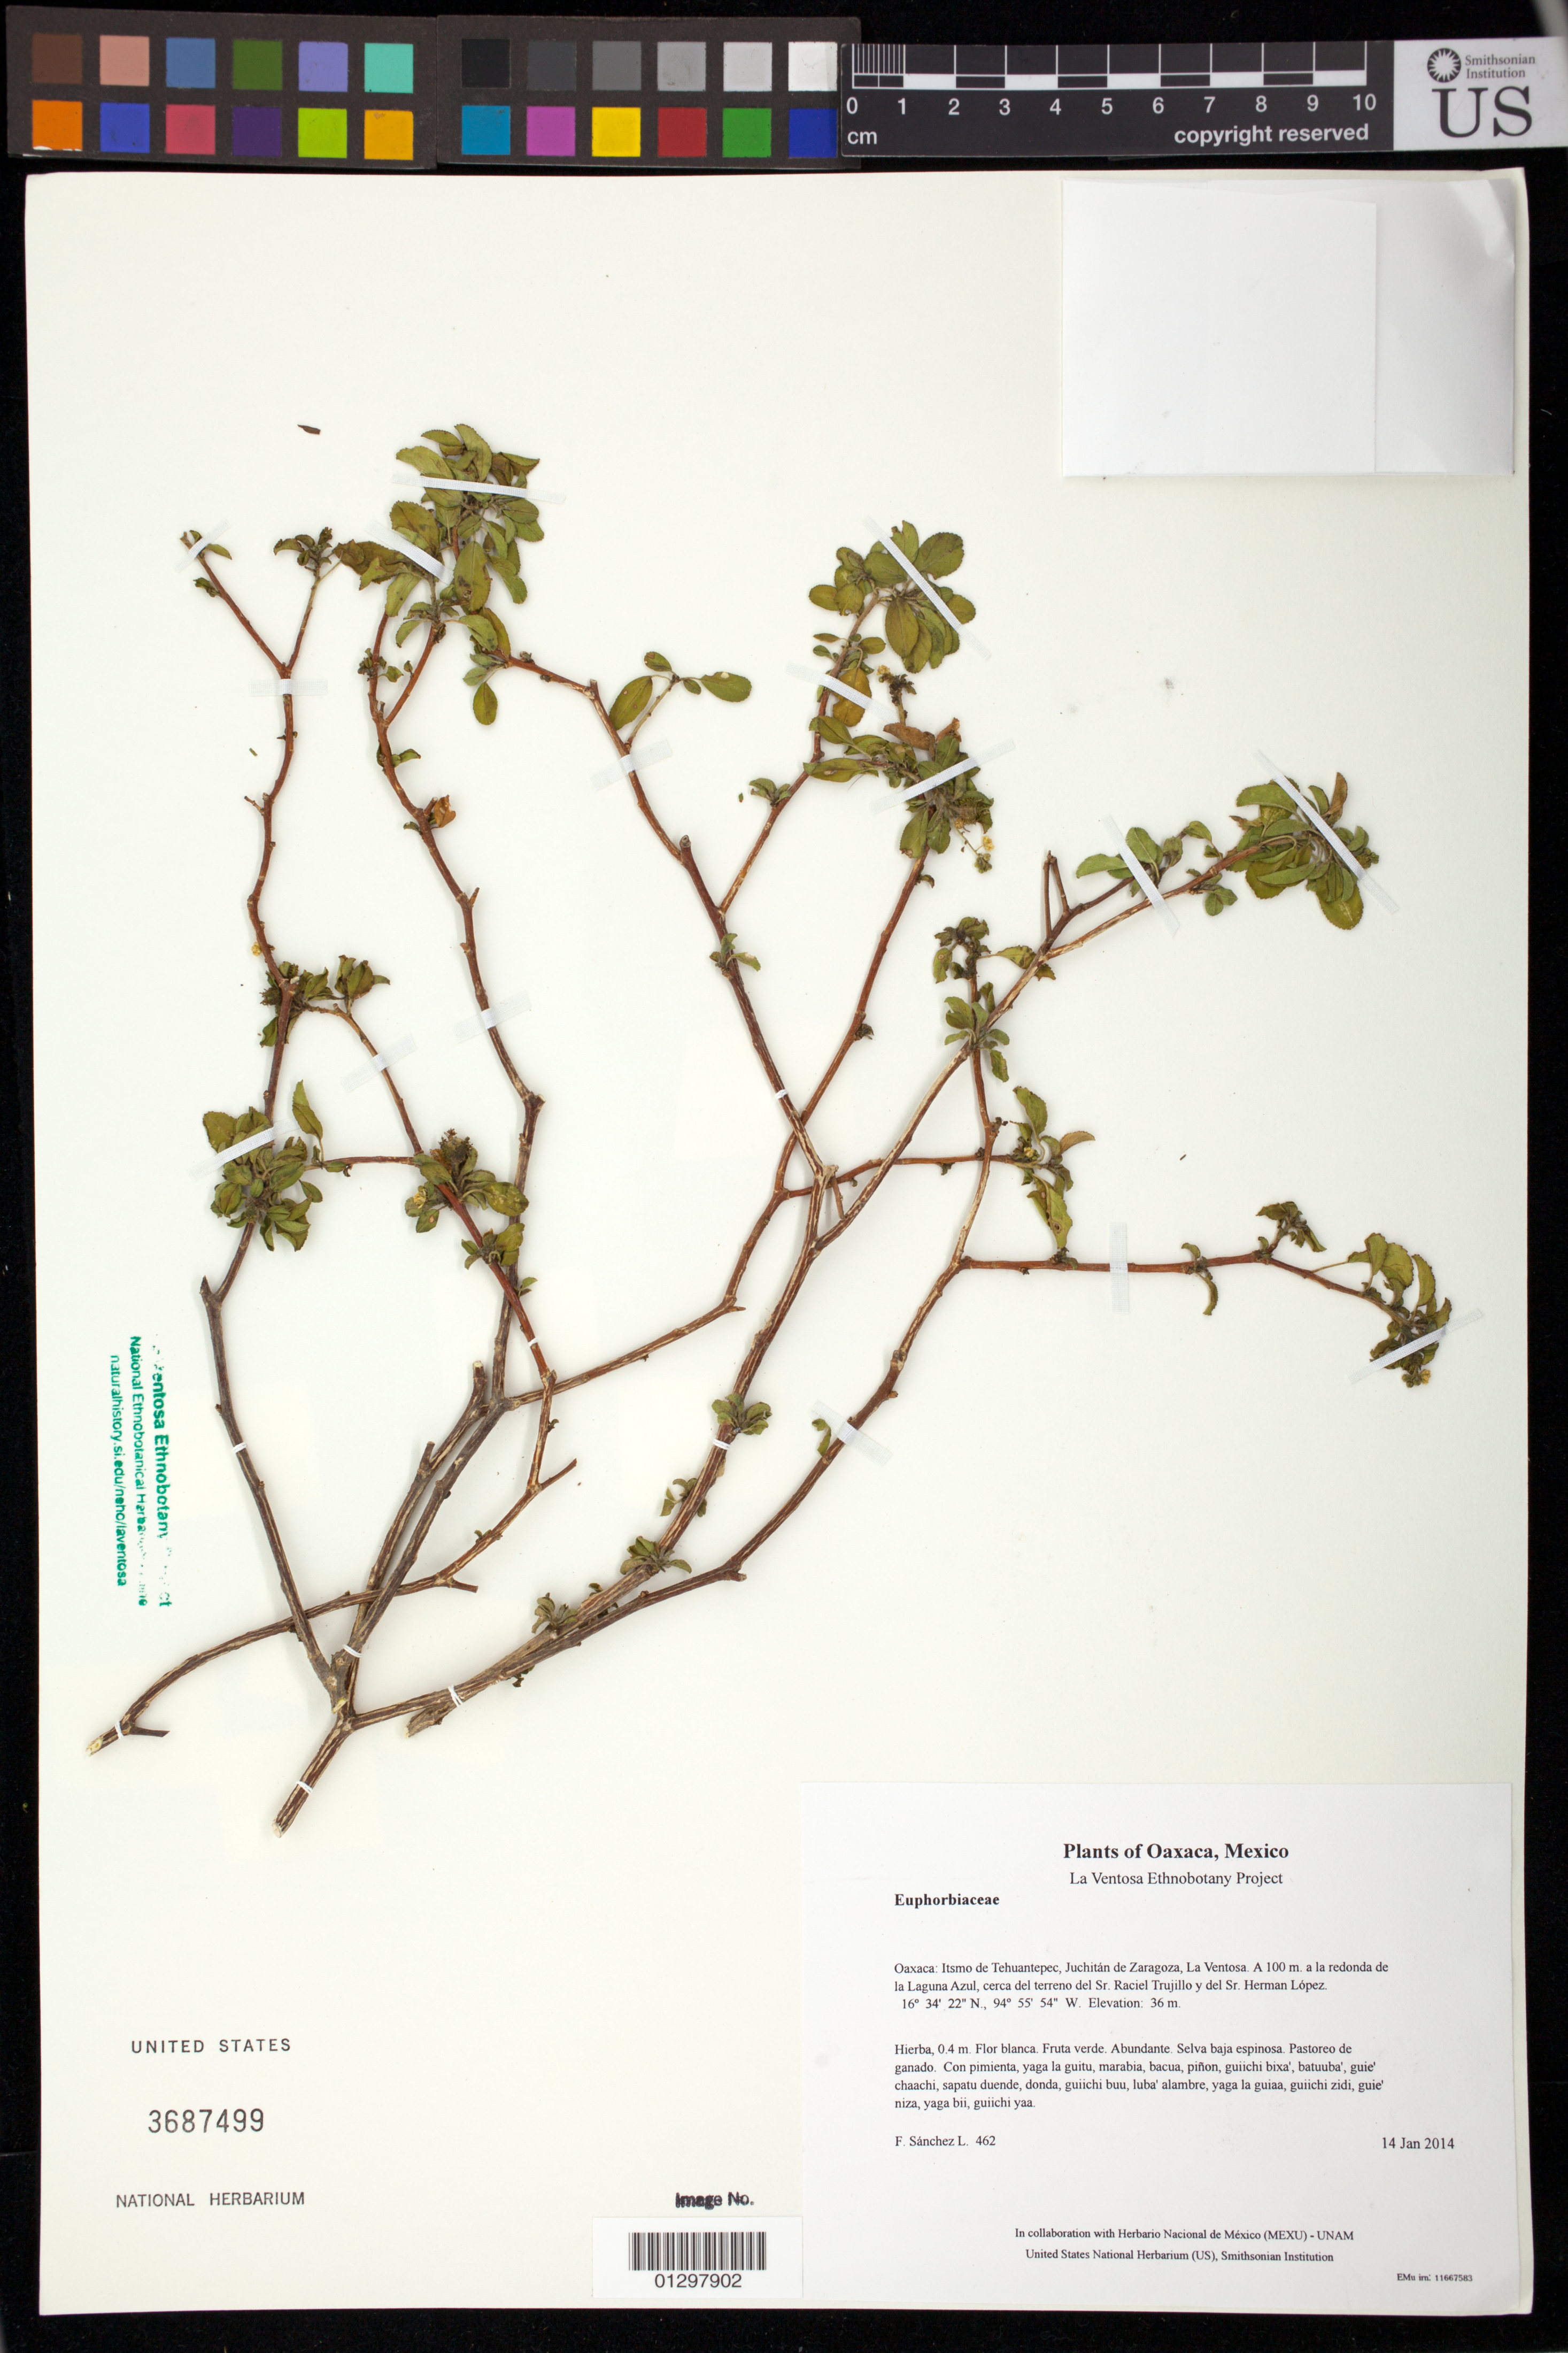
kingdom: Plantae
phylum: Tracheophyta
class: Magnoliopsida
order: Malpighiales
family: Euphorbiaceae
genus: Croton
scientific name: Croton ovalifolius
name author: Vahl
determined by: Lot, Emily J.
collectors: F. Sánchez L.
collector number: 462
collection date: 2014-01-14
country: Mexico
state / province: Oaxaca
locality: Itsmo de Tehuantepec, Juchitán de Zaragoza, La Ventosa. A 100 m. a la redonda de la Laguna Azul, cerca del terreno del Sr. Raciel Trujillo y del Sr. Herman López.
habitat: Selva baja espinosa. Pastoreo de ganado.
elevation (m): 36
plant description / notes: JEBOT, MEXU, SERO, US; Guixi bandaga. 0.4 m. Guie' naquichi'. Cuaananaxhi naga'. Stale.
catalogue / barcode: US 3687499